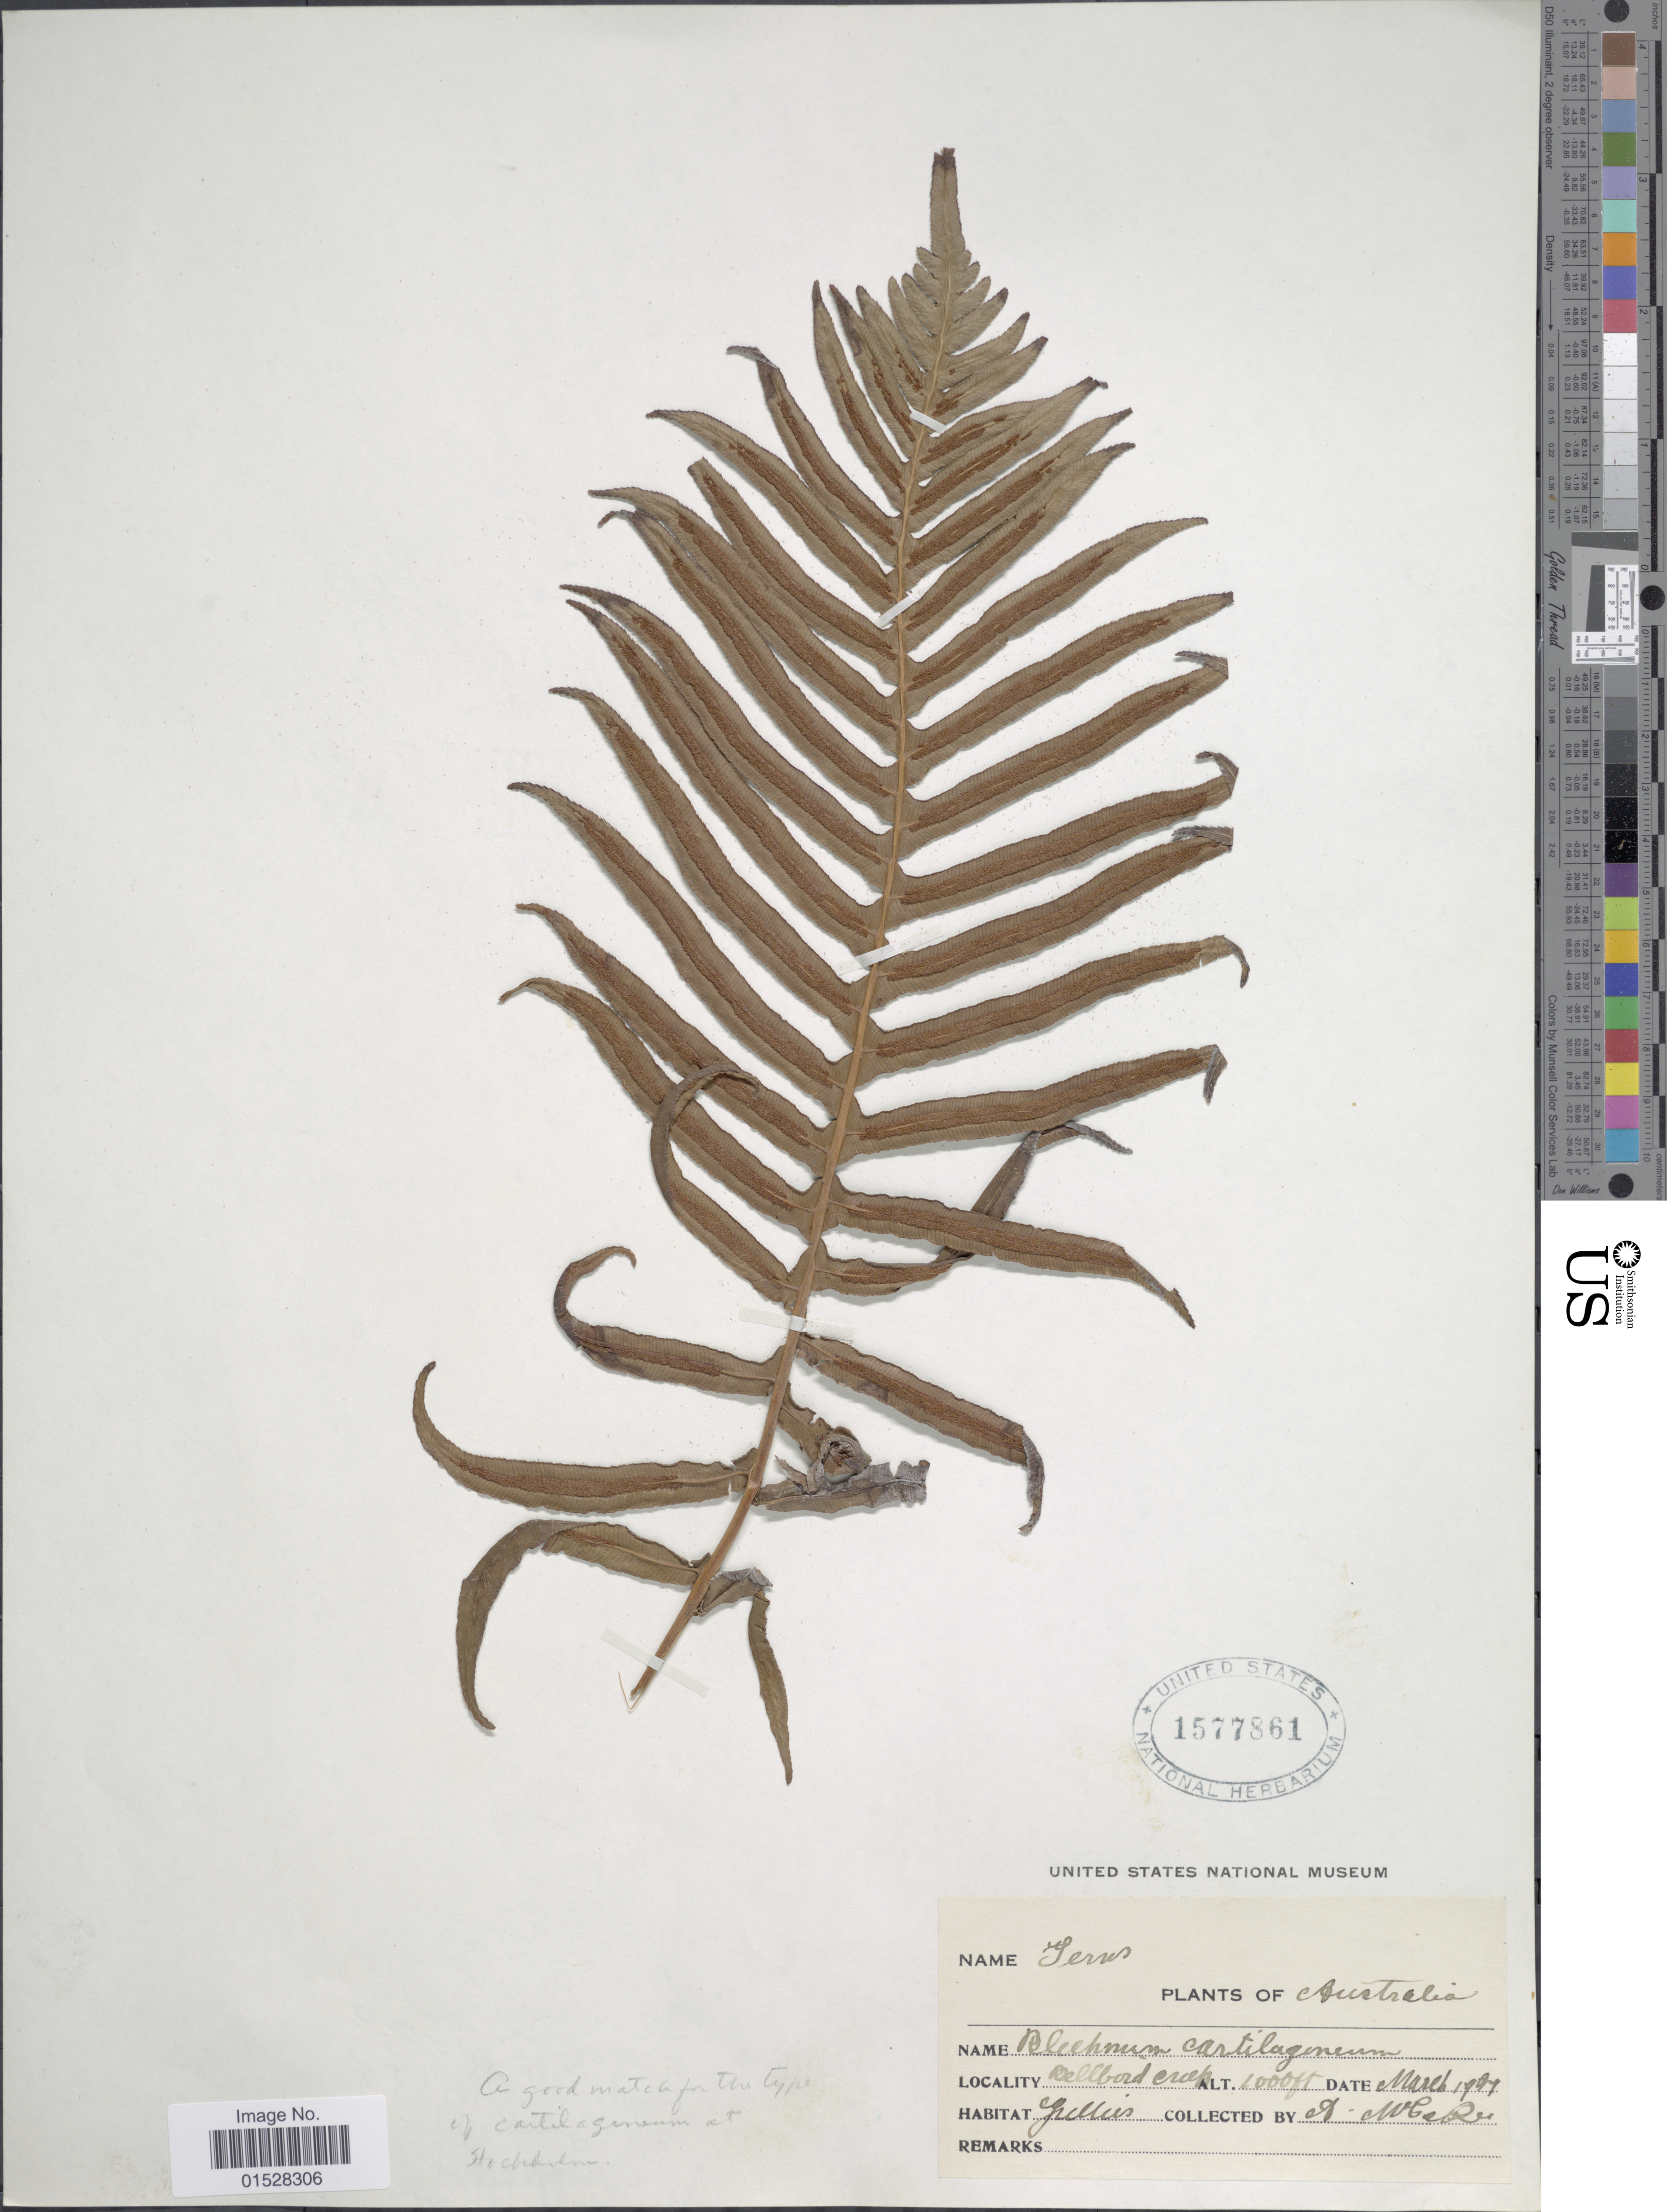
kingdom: Plantae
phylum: Tracheophyta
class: Polypodiopsida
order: Polypodiales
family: Blechnaceae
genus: Blechnum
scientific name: Blechnum cartilagineum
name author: Sw.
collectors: A. MacCaskill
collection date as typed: or March 1927?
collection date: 1921-03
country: Australia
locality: Bellbird Creek.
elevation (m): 305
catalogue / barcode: US 1577861